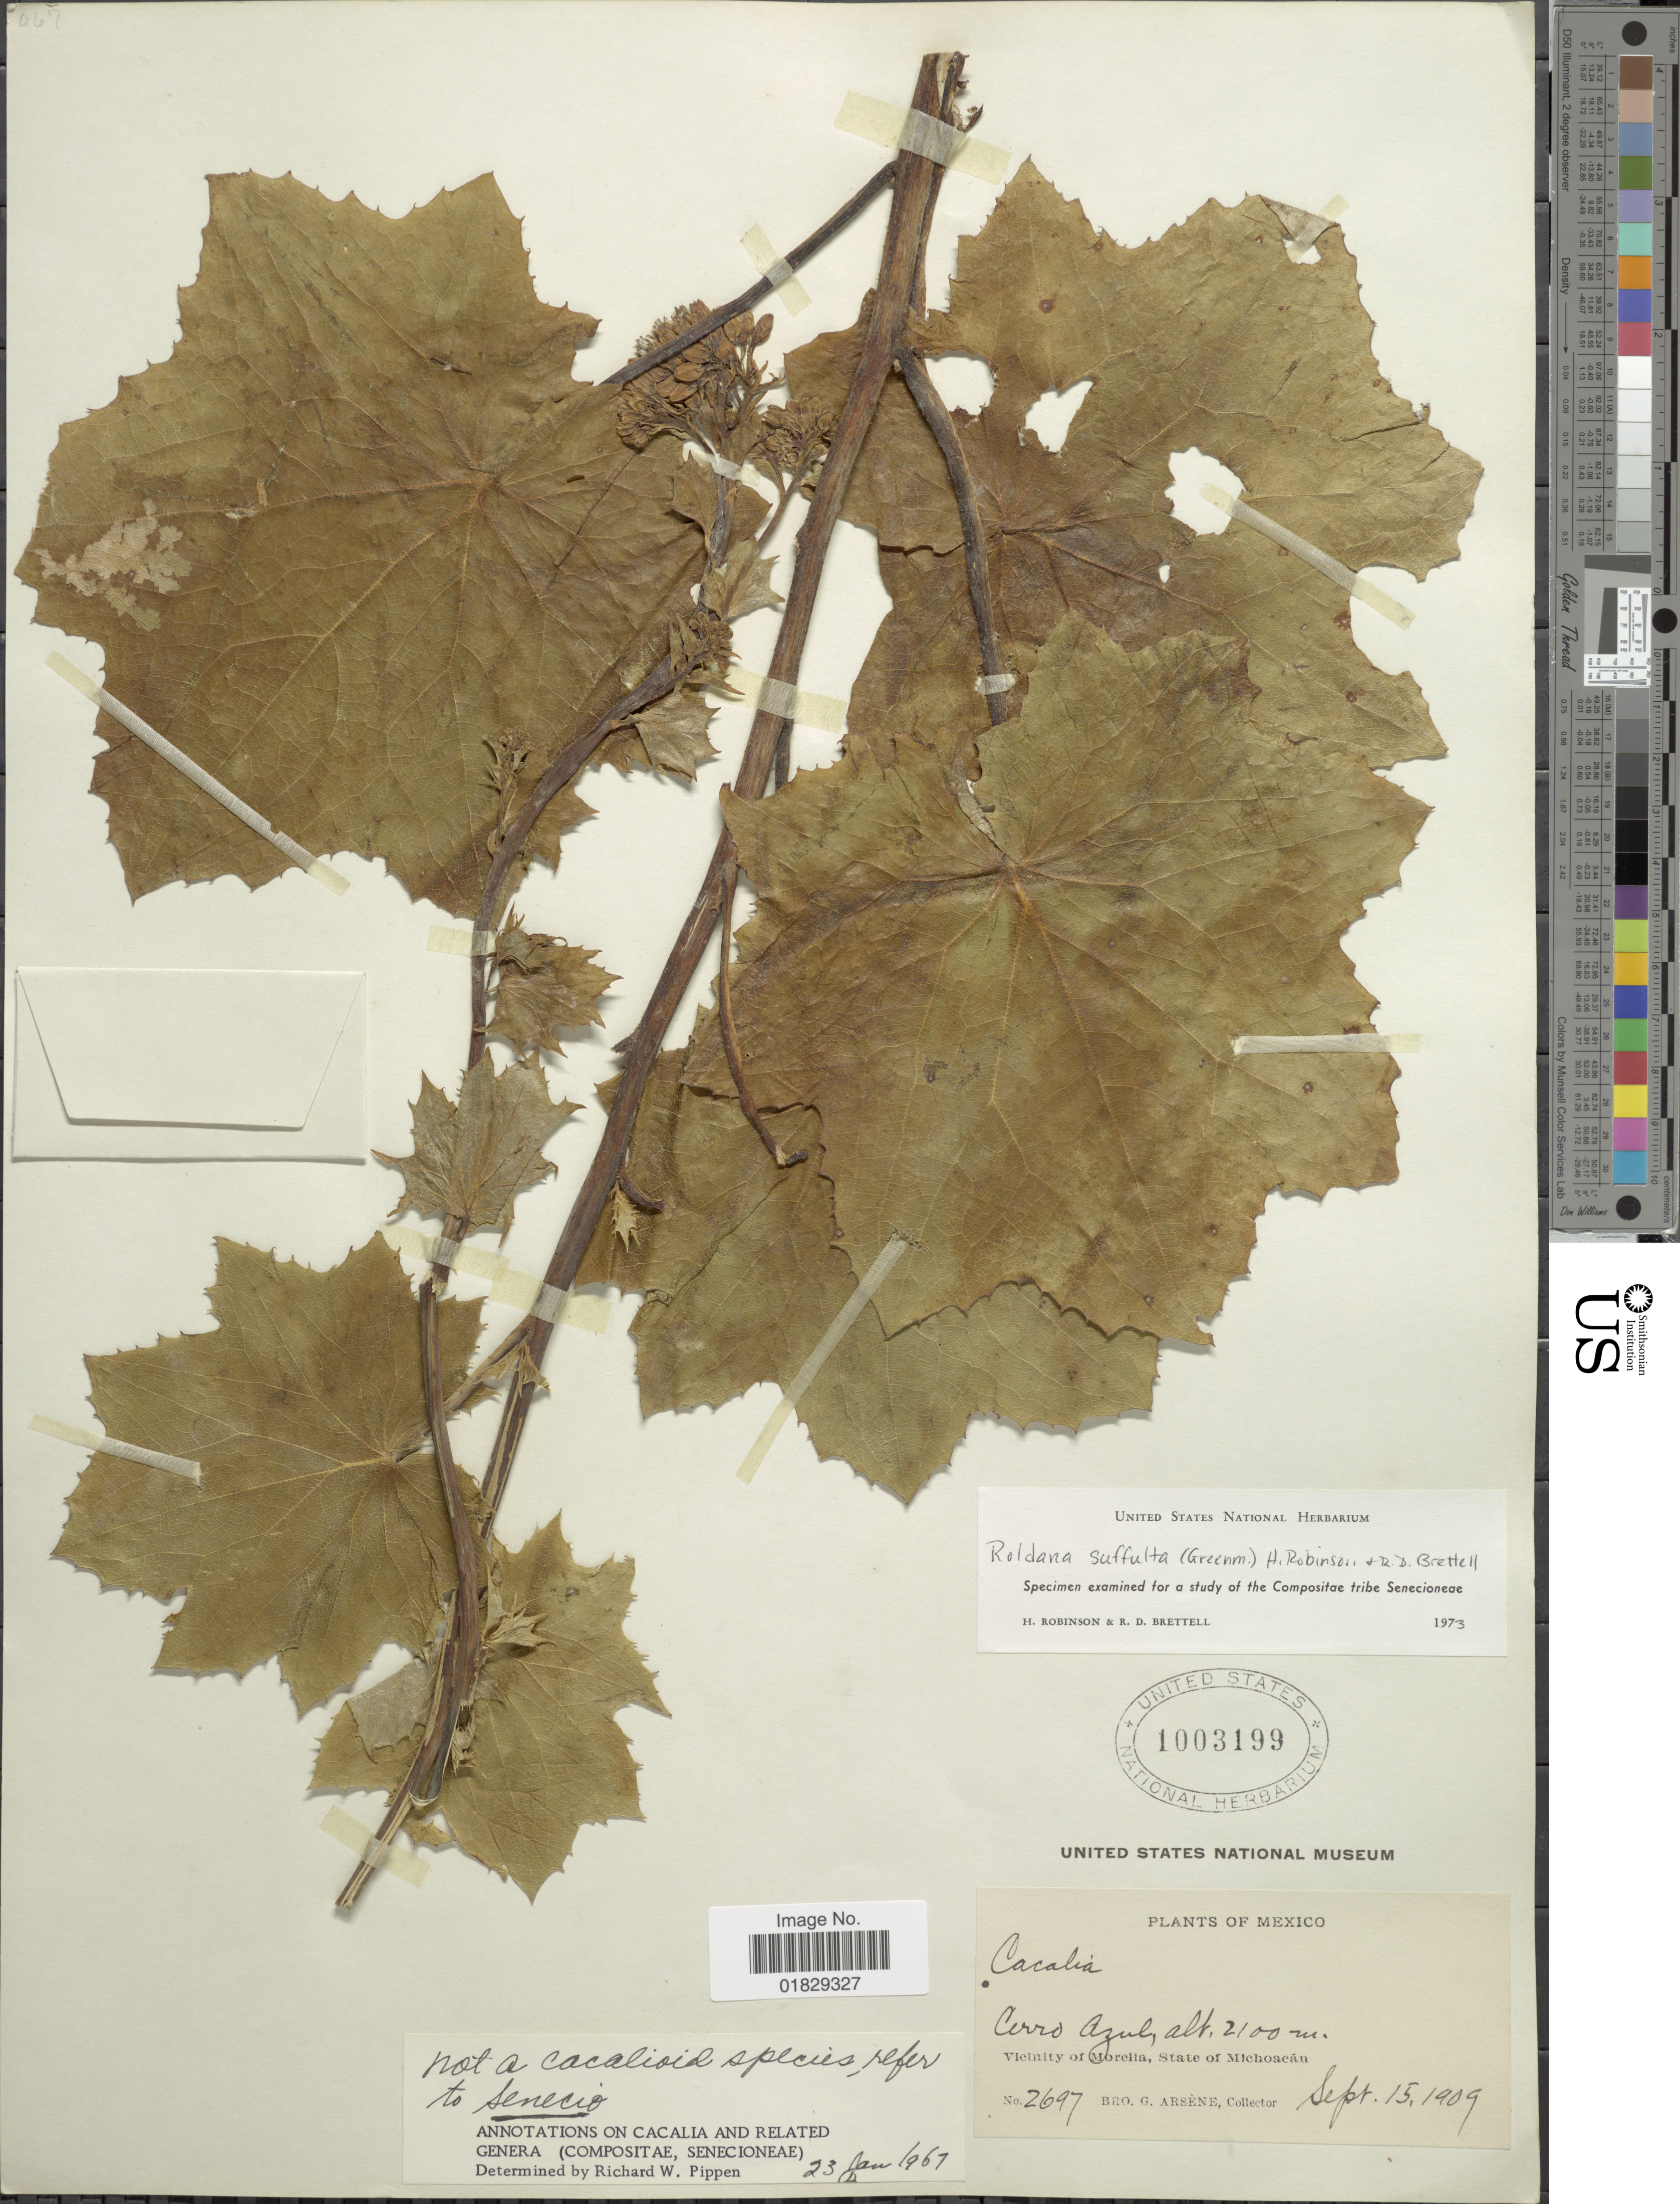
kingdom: Plantae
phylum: Tracheophyta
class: Magnoliopsida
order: Asterales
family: Asteraceae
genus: Roldana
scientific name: Roldana suffulta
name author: (Greenm.) H. Rob. & Brettell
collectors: Bro. G. Arsène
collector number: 2697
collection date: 1909-09-15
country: Mexico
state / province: Michoacán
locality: Cerro Azul. Vicinity of Morelia, State of Michoacán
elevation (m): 2100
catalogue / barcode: US 1003199